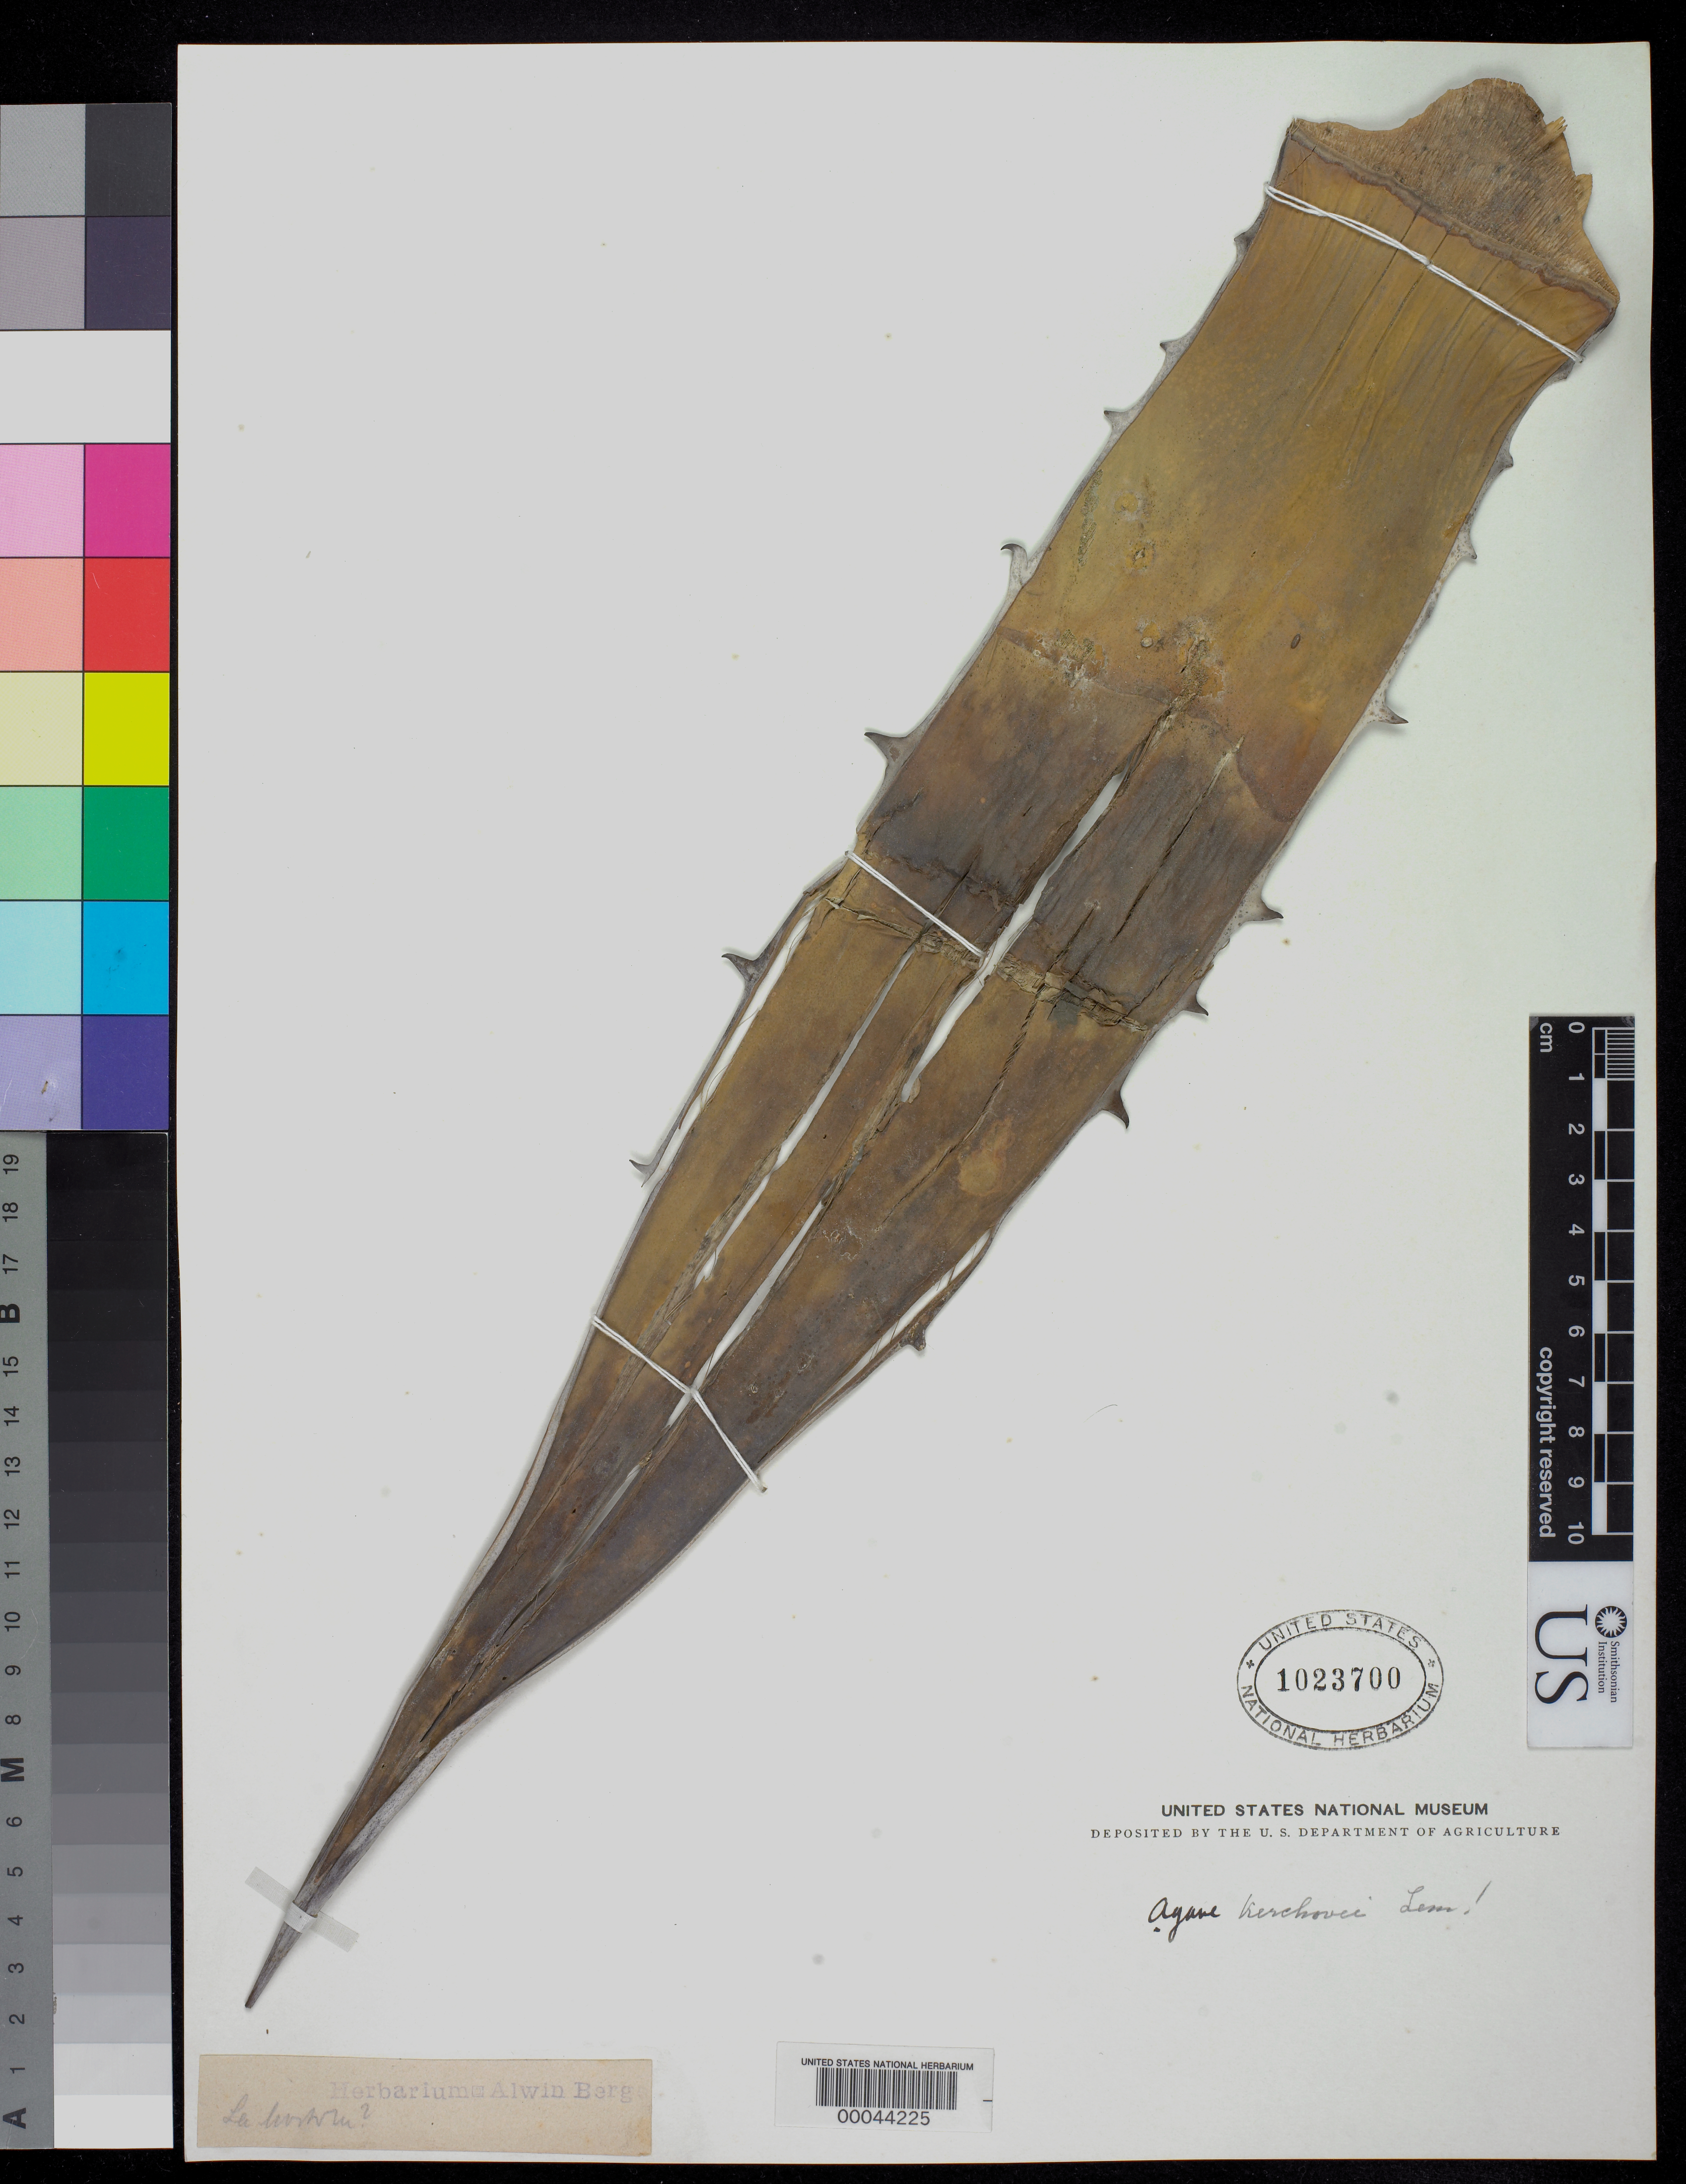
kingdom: Plantae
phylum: Tracheophyta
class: Liliopsida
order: Asparagales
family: Asparagaceae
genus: Agave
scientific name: Agave kerchovei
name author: Lem.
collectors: ex herb. A. Berger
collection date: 1909-06-02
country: Mexico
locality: Cultivated at La Mortola, Italy.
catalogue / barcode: US 1023700